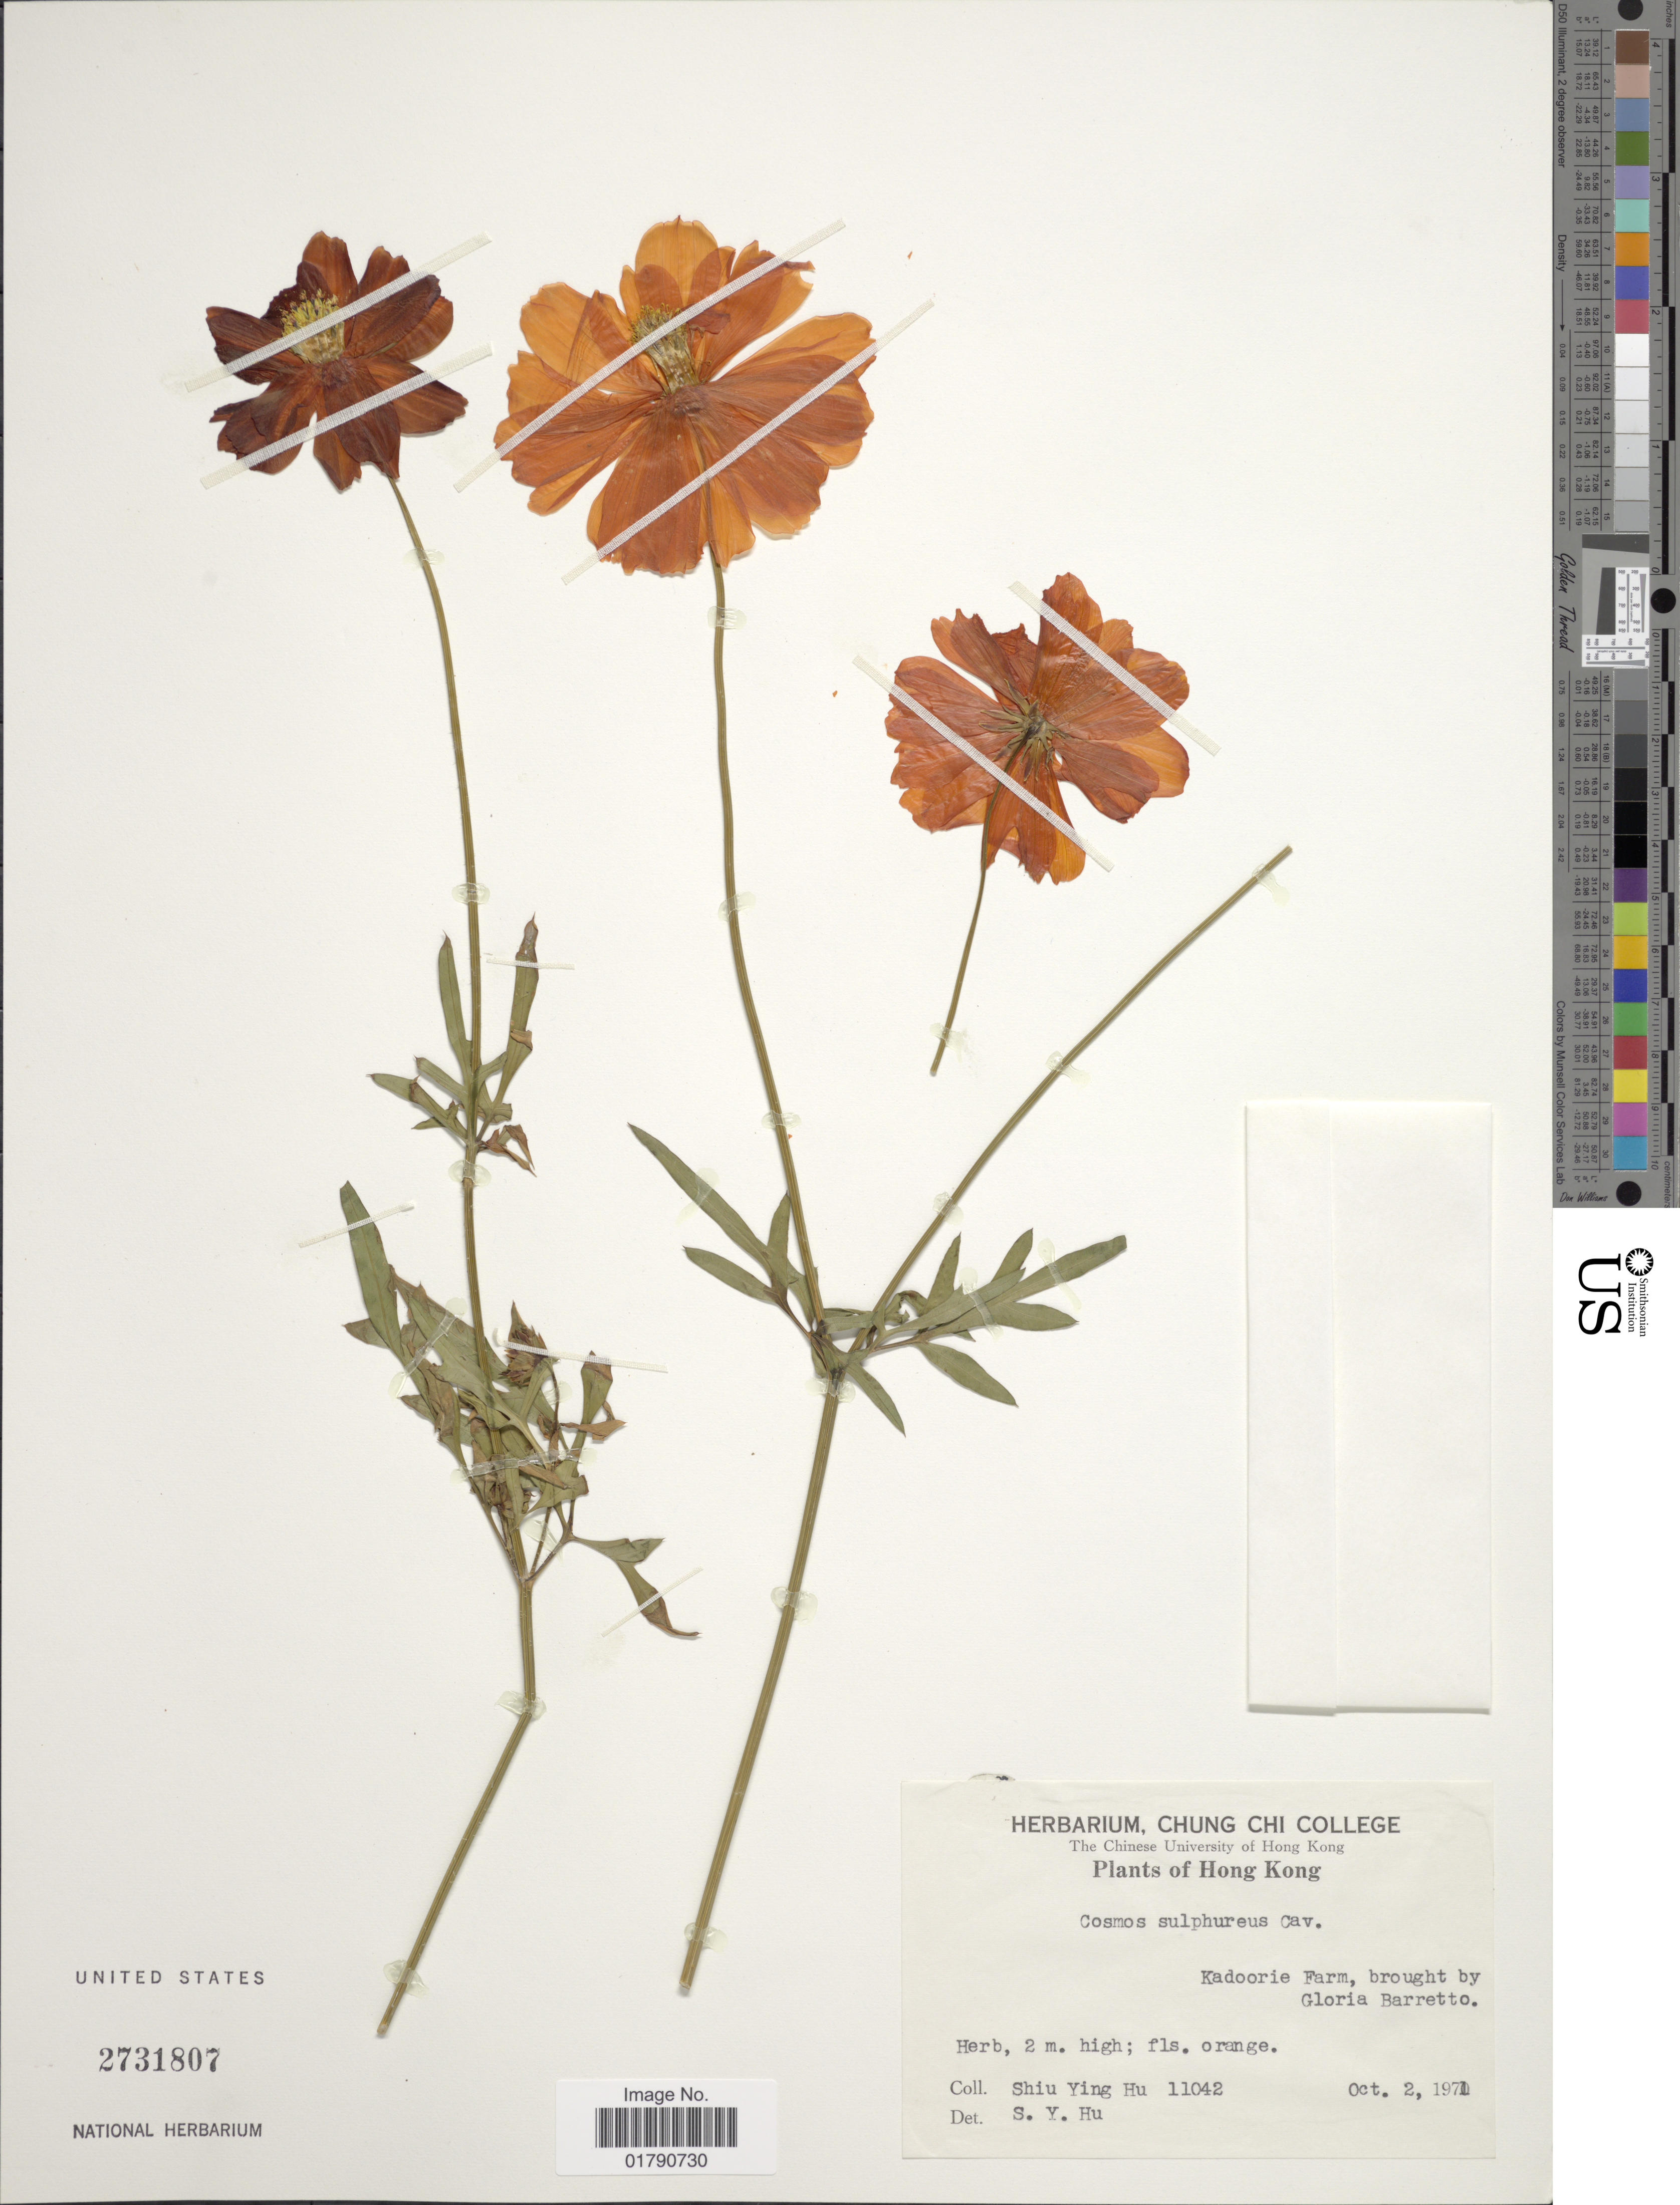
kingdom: Plantae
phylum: Tracheophyta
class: Magnoliopsida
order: Asterales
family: Asteraceae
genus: Cosmos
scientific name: Cosmos sulphureus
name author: Cav.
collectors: S. Y. Hu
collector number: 11042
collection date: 1971-10-02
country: China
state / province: Hong Kong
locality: Kadoorie Farm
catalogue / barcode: US 2731807